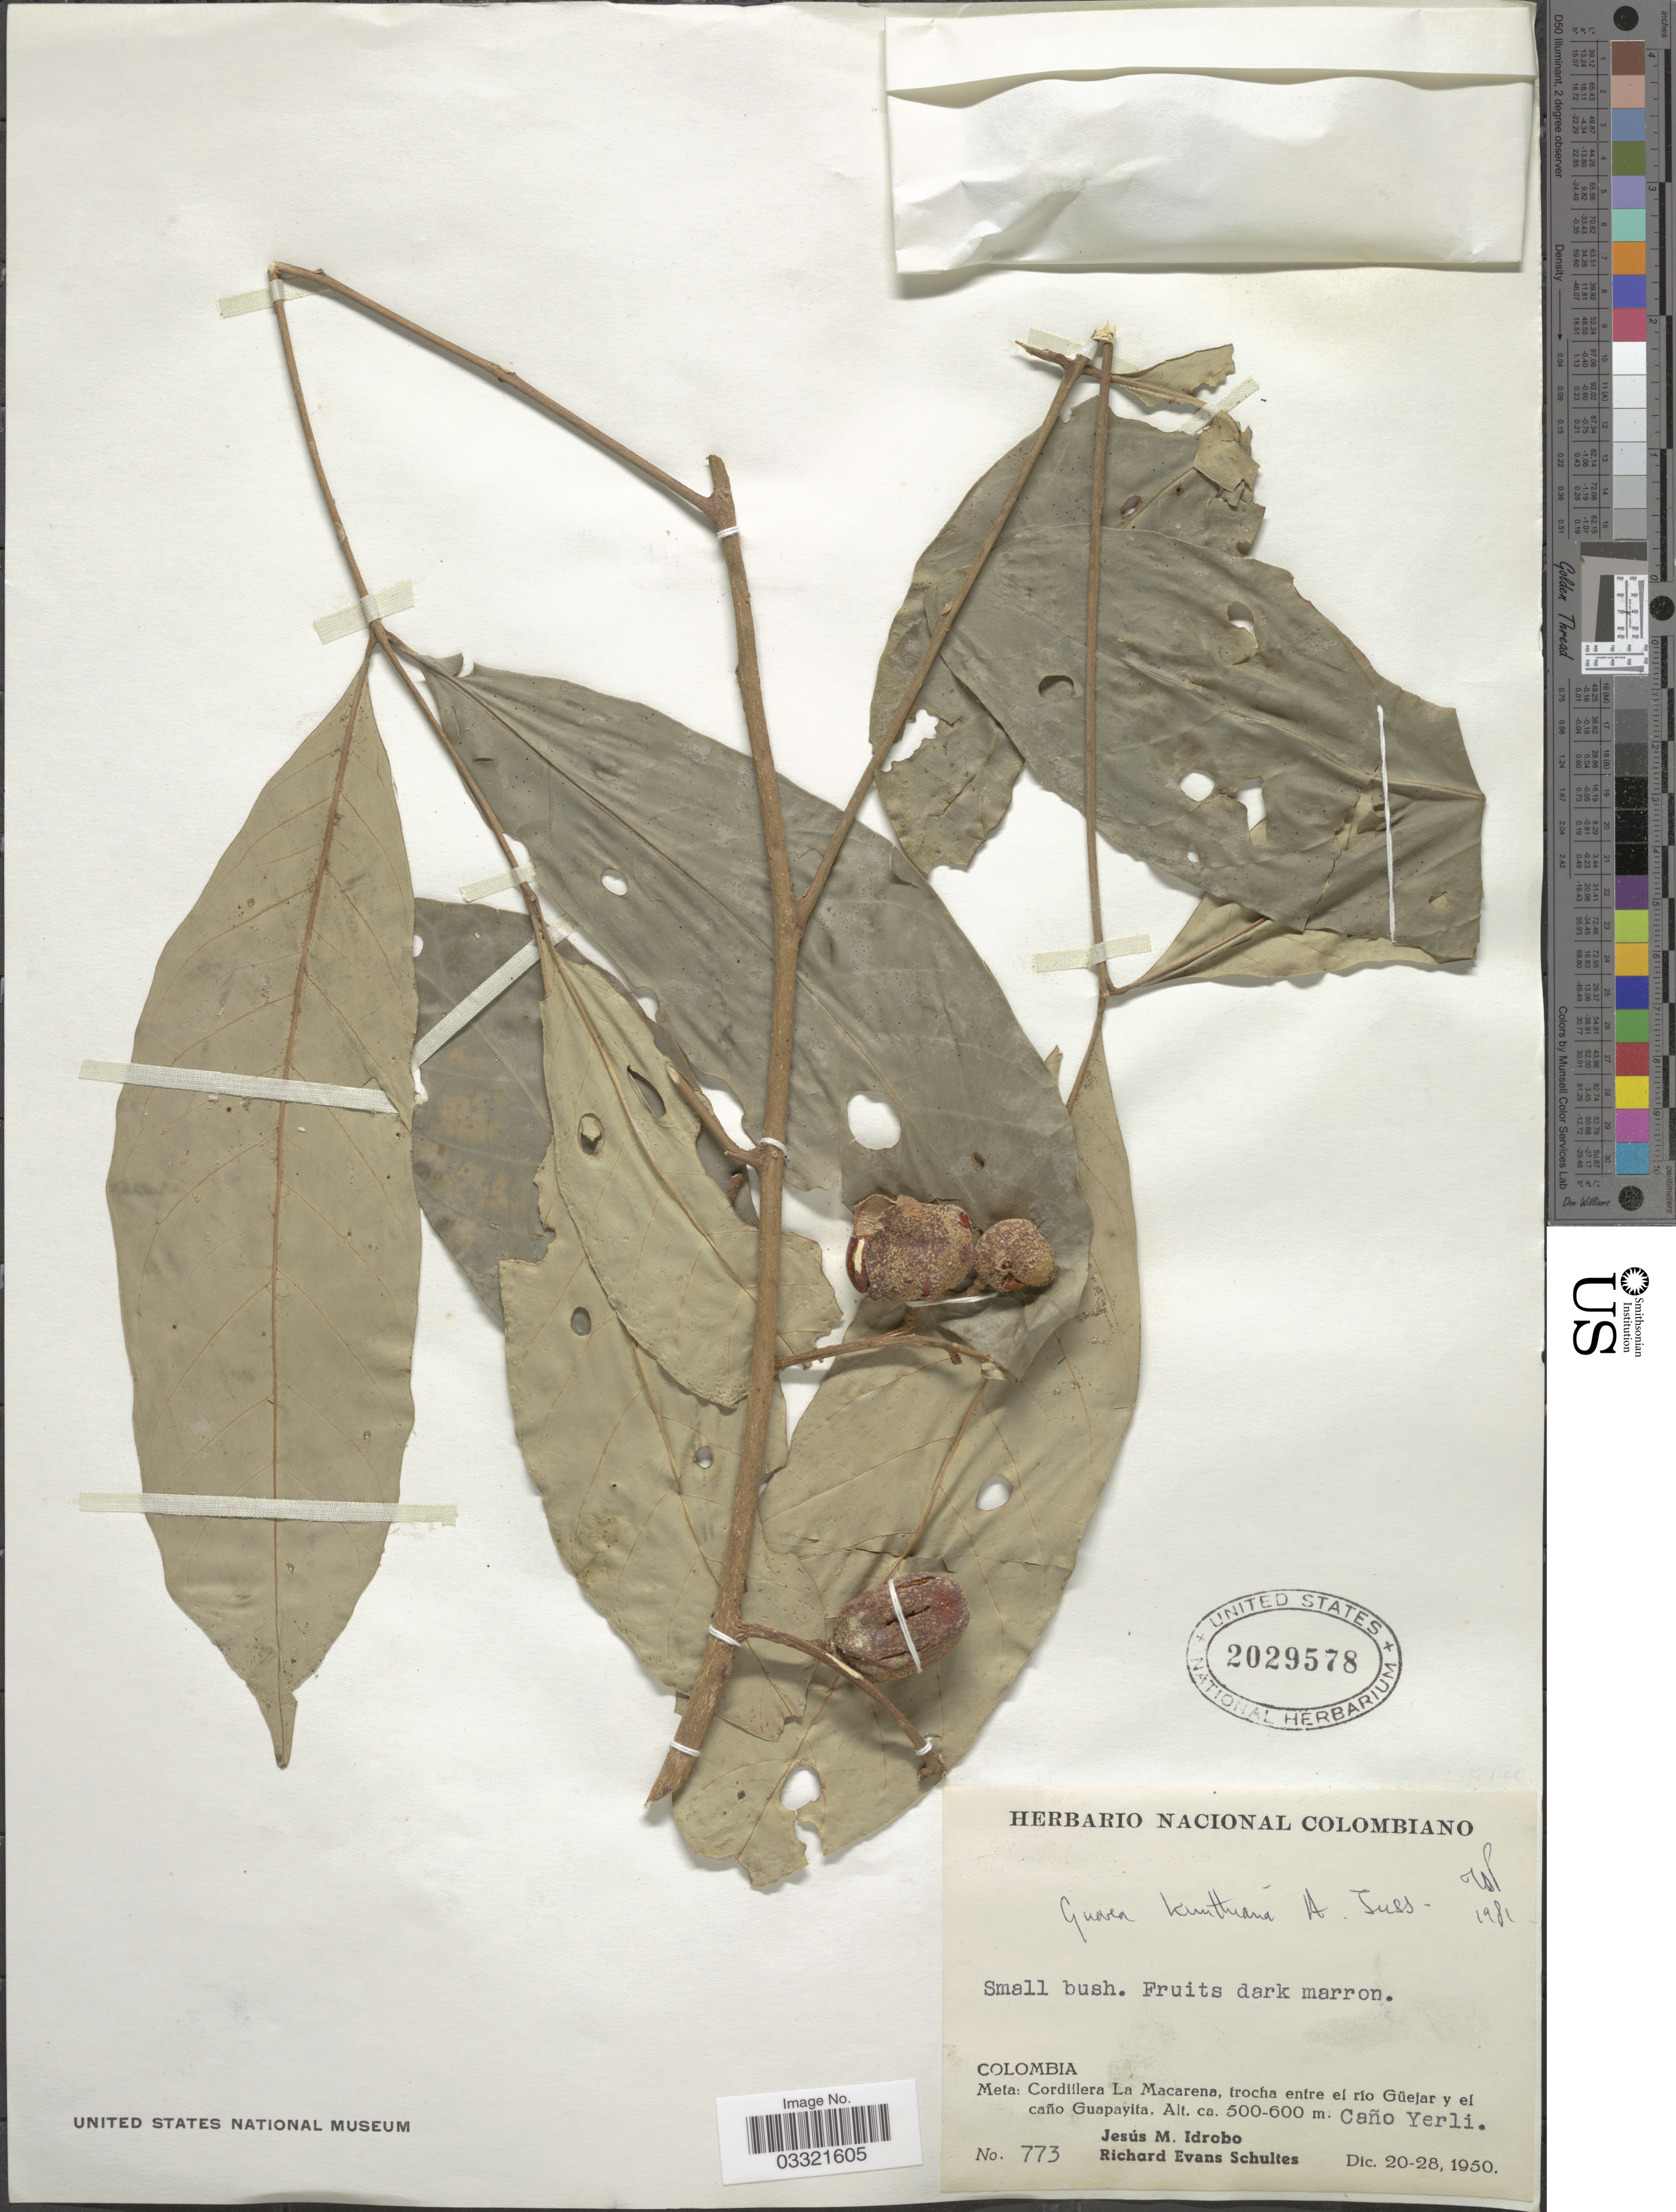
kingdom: Plantae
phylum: Tracheophyta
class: Magnoliopsida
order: Sapindales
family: Meliaceae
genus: Guarea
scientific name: Guarea kunthiana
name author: A. Juss.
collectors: J. M. Idrobo & R. E. Schultes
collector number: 773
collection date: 1950-12-20/1950-12-28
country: Colombia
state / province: Meta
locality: Cordillera La Macarena, trocha entre el río Güejar y el caño Guapayita. Caño Yerli.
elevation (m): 500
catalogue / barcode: US 2029578